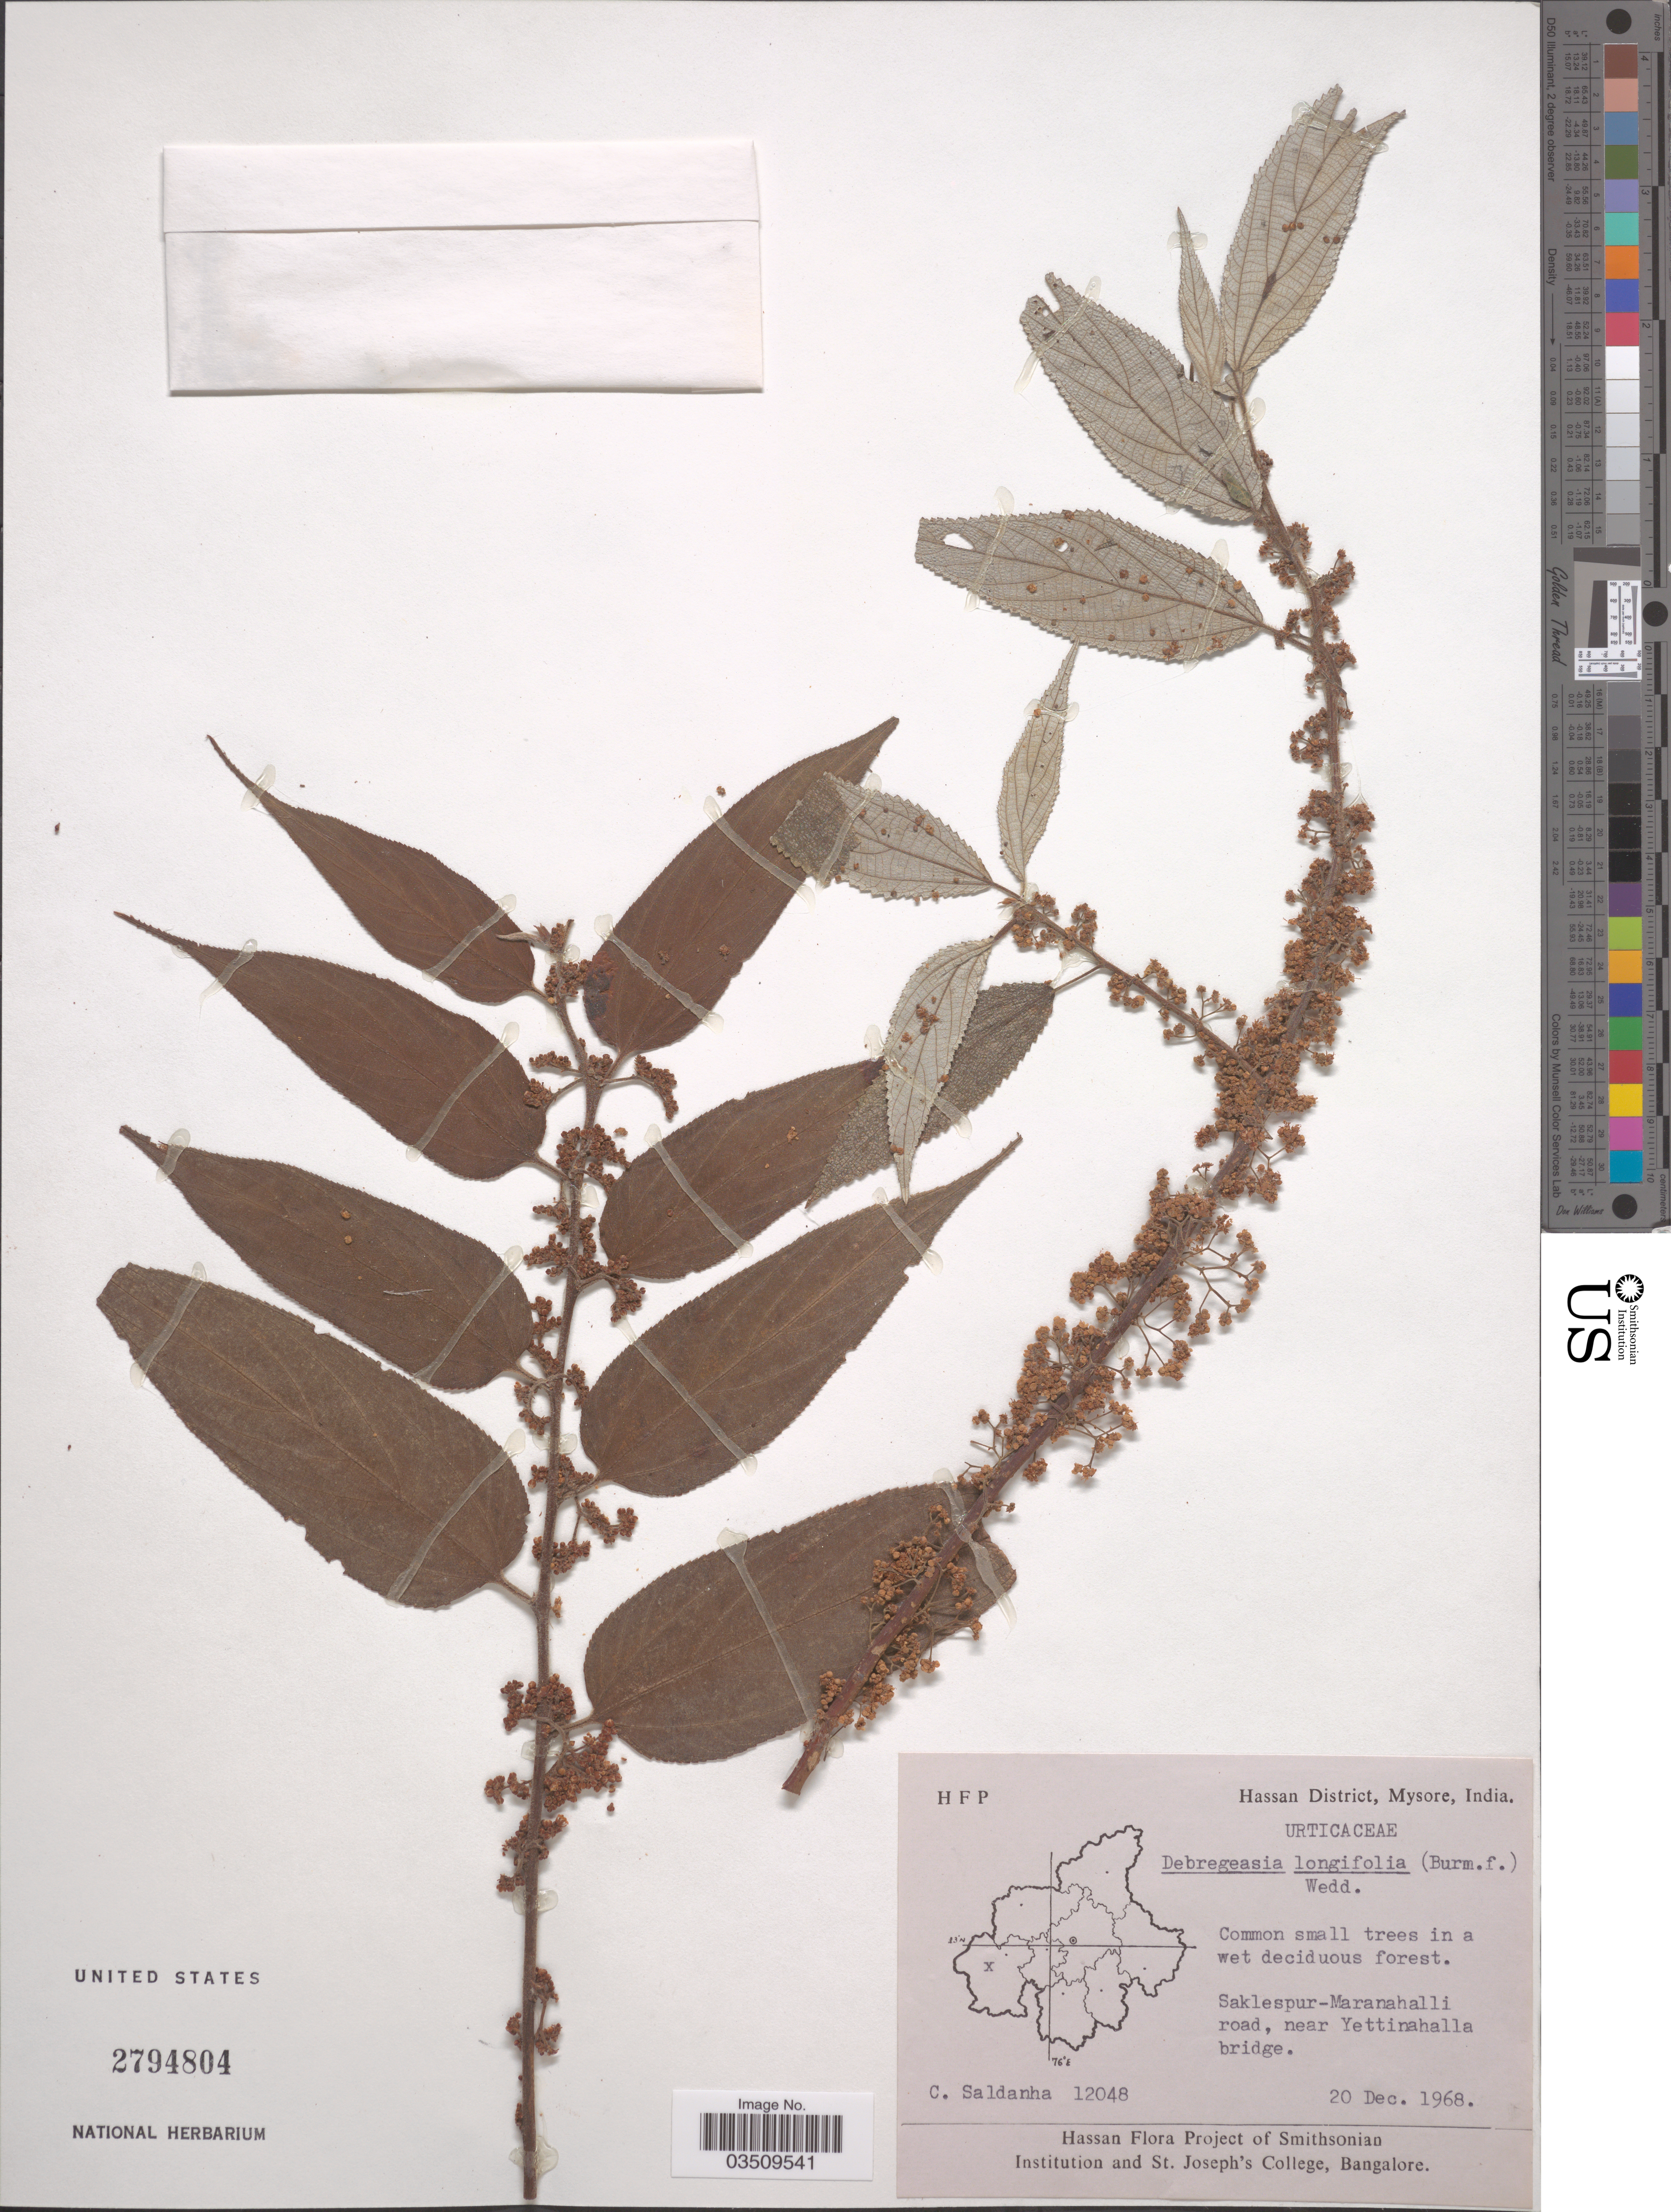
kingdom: Plantae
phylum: Tracheophyta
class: Magnoliopsida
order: Rosales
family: Urticaceae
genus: Debregeasia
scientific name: Debregeasia longifolia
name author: (Burm. f.) Wedd.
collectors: C. Saldanha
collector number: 12048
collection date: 1968-12-20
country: India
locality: Hassan District, Mysore. Saklespur-Maranahalli road, near Yettinahalla bridge.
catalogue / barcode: US 2794804